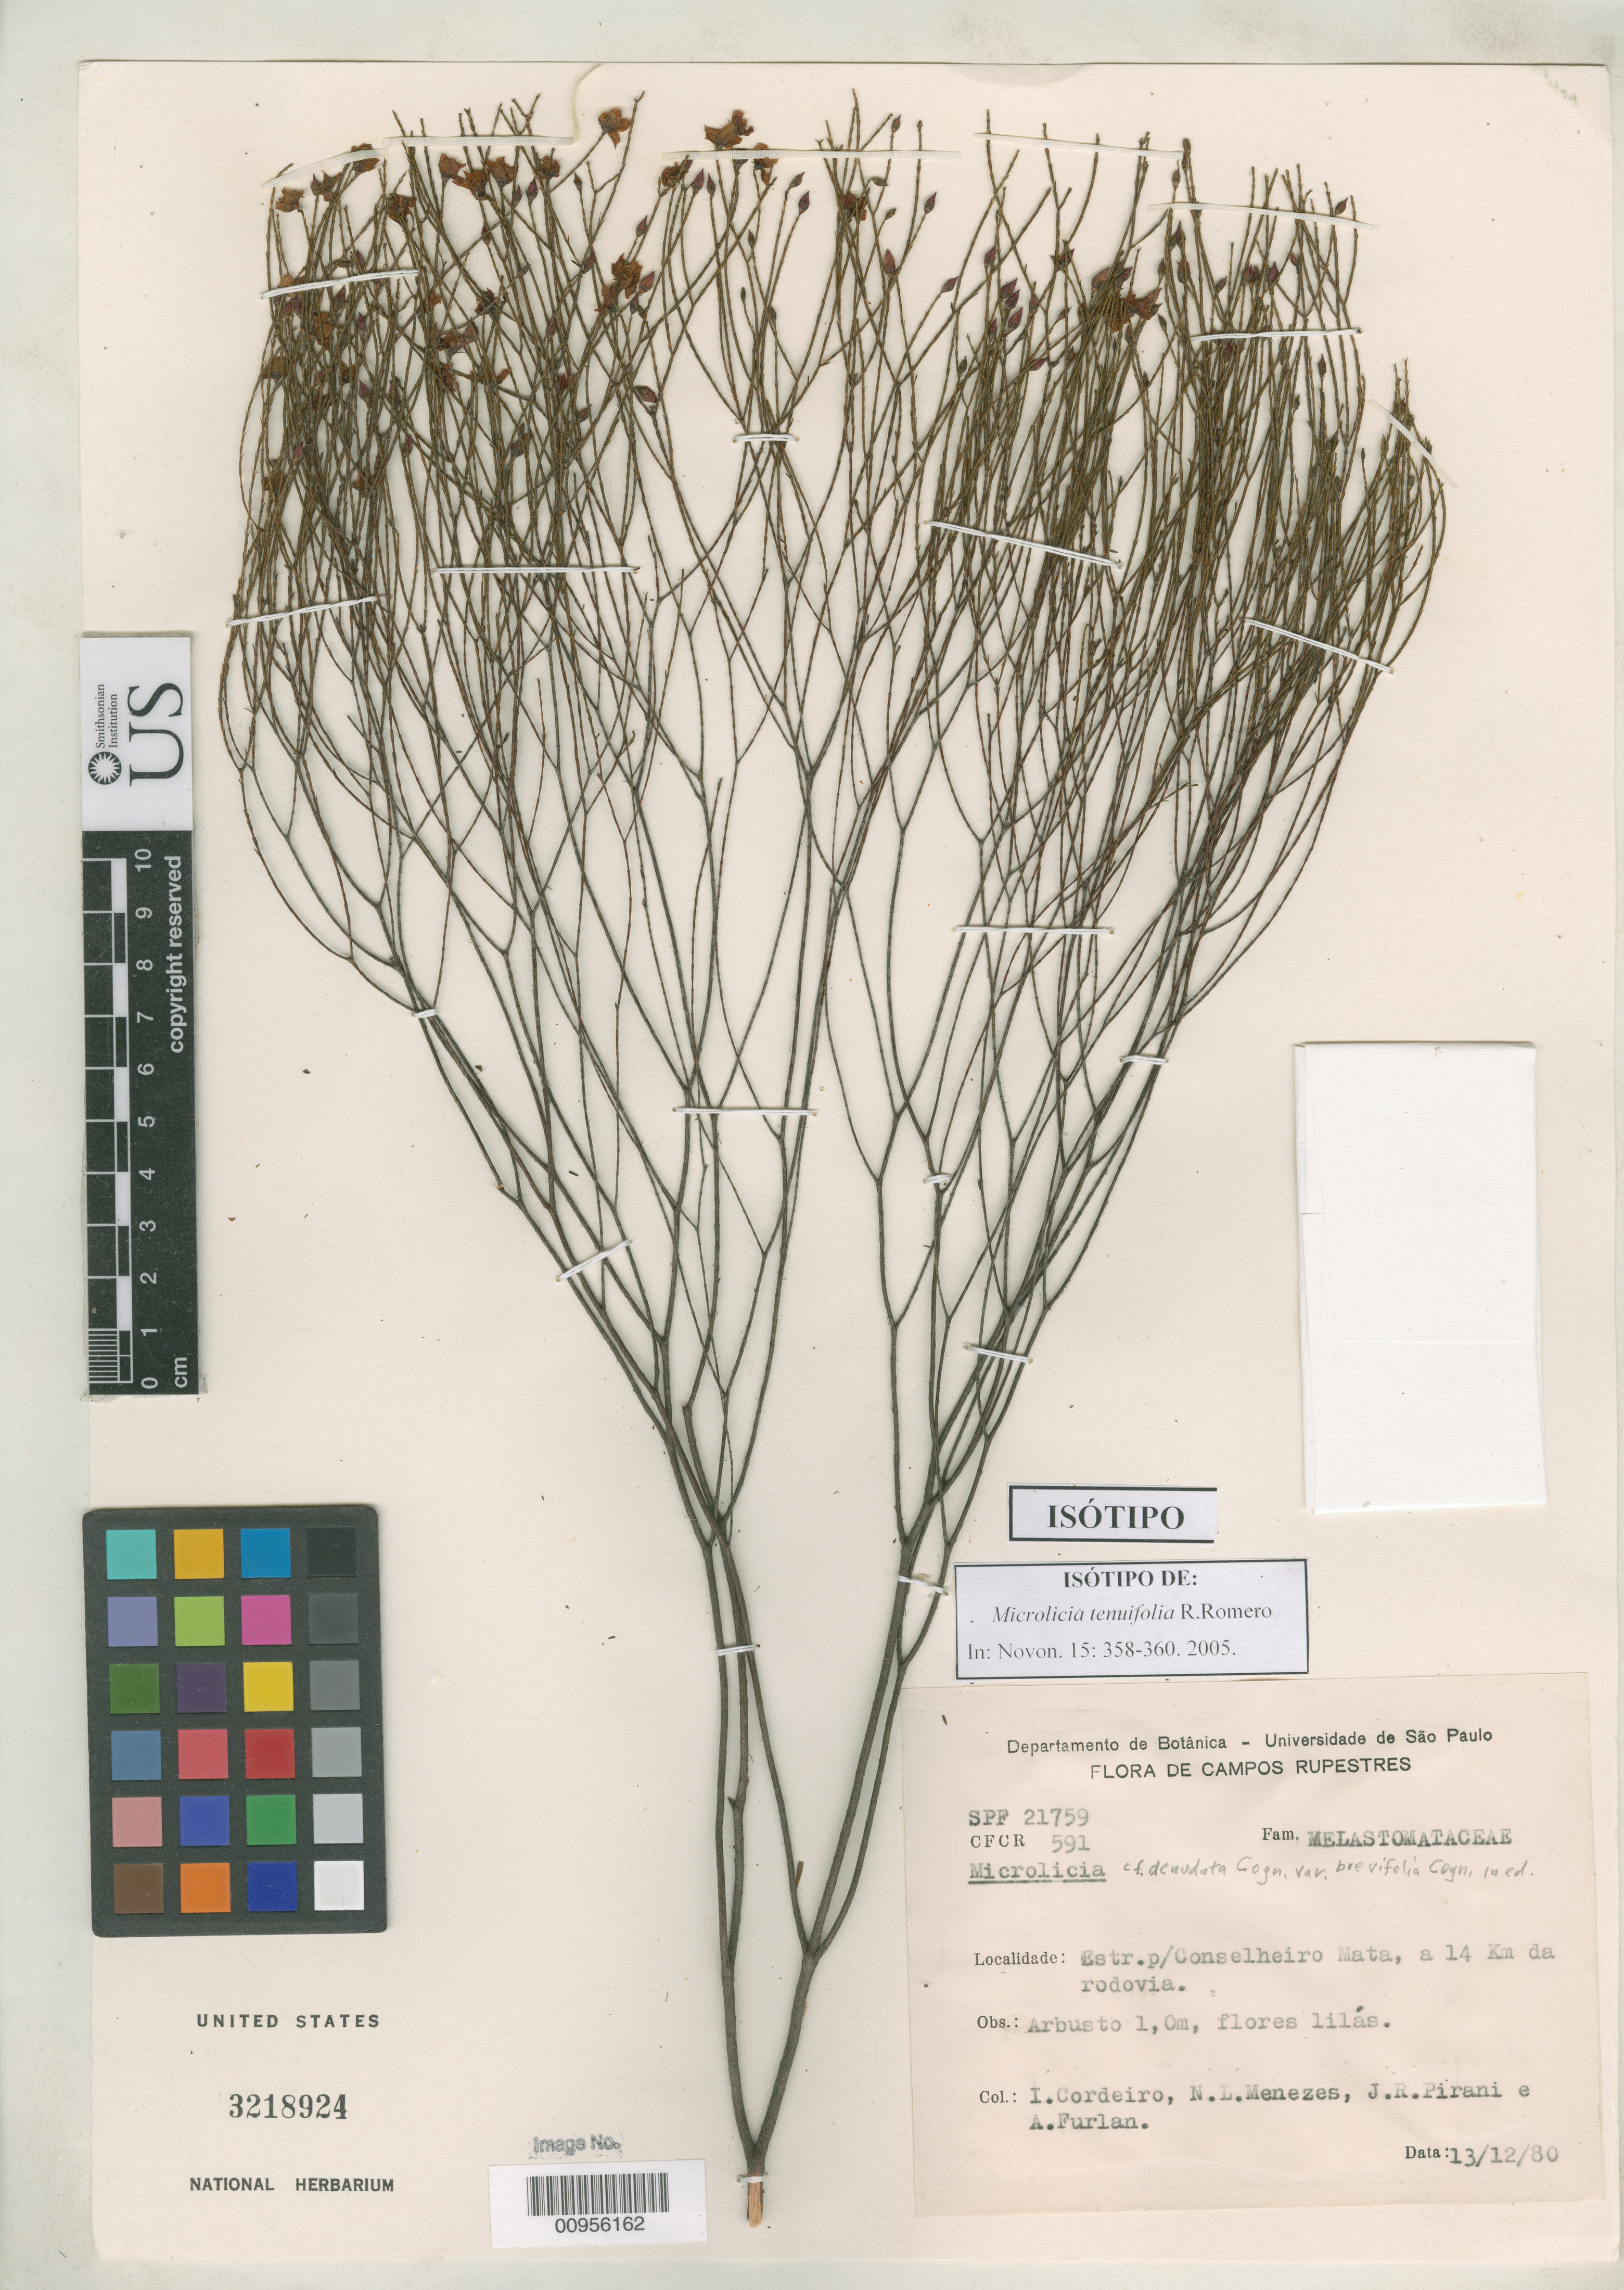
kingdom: Plantae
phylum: Tracheophyta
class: Magnoliopsida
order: Myrtales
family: Melastomataceae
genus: Microlicia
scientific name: Microlicia tenuifolia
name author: R. Romero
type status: Isotype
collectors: I. Cordeiro, N. L. Menezes, J. R. Pirani & A. Furlan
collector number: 591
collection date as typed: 13 Dec 1980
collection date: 1980-12-13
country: Brazil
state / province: Minas Gerais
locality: Estrada para Conselheiro Mata, a 14 km da Rodovia.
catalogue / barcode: US 3218924